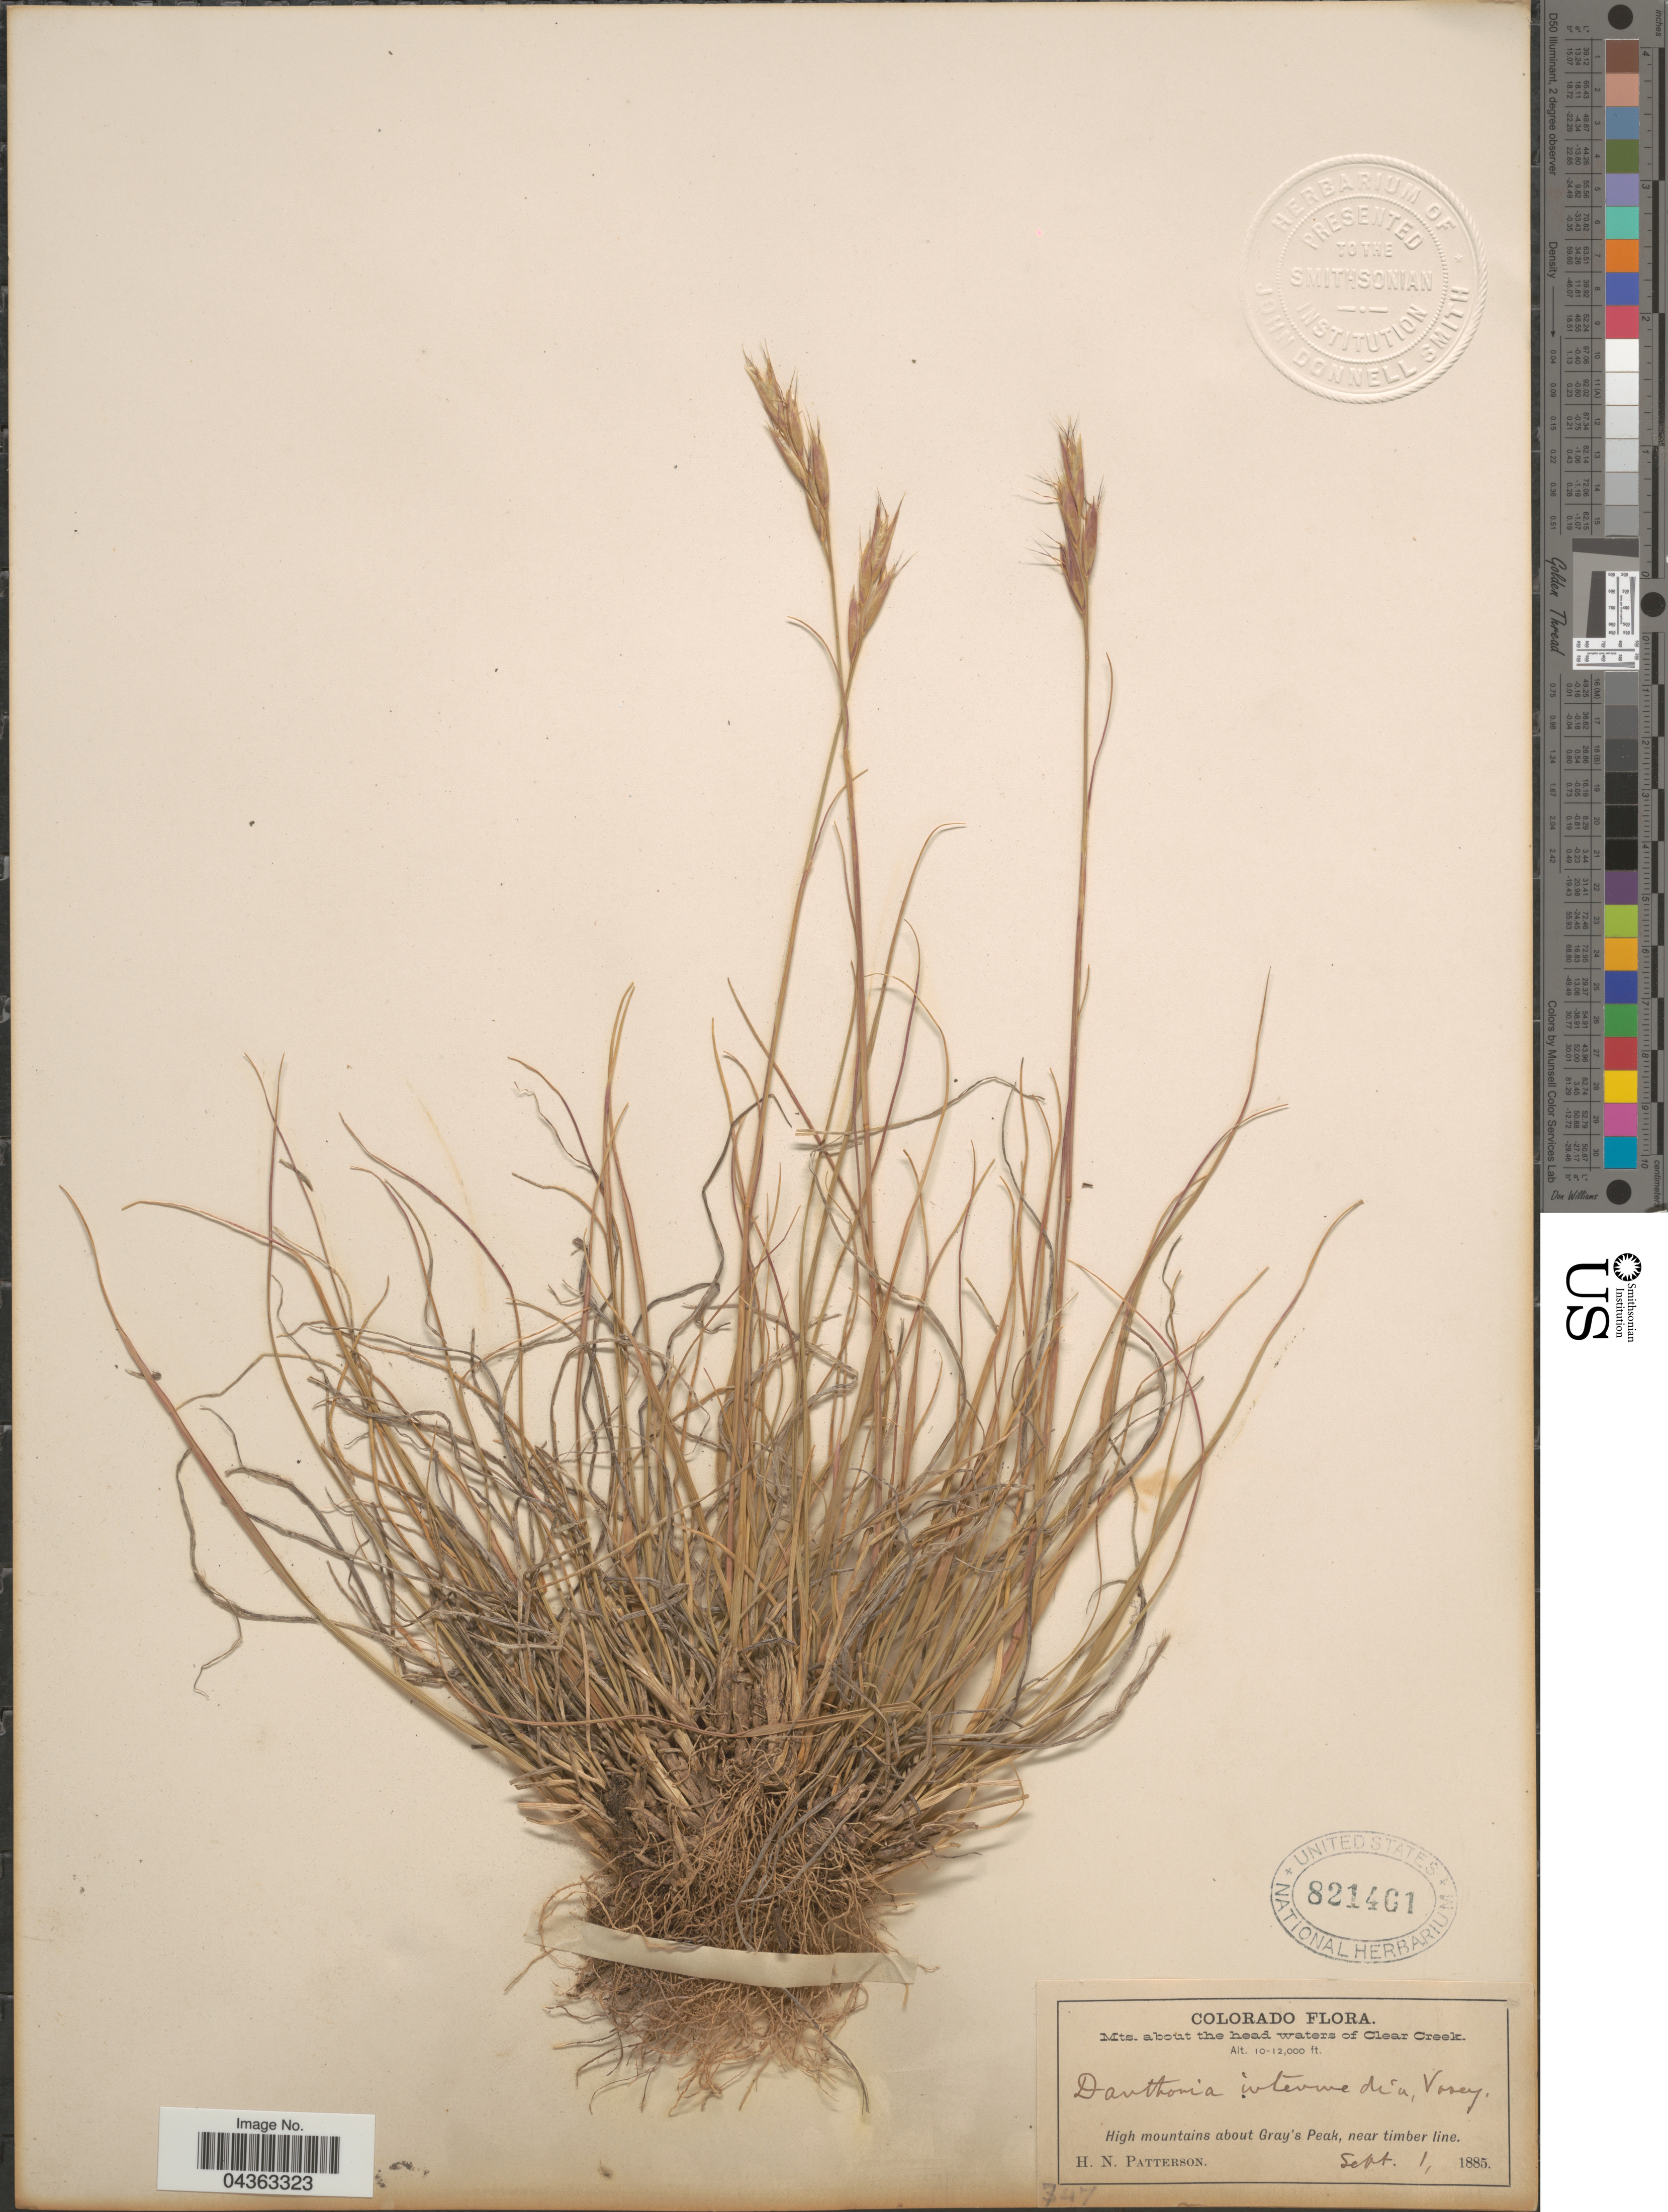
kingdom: Plantae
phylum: Tracheophyta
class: Liliopsida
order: Poales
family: Poaceae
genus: Danthonia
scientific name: Danthonia intermedia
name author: Vasey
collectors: H. N. Patterson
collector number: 747*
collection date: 1885-09-01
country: United States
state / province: Colorado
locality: Mts. about the head waters of Clear Creek. High mountain about Gray's Peak, near timber line.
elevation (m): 3048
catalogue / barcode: US 821461